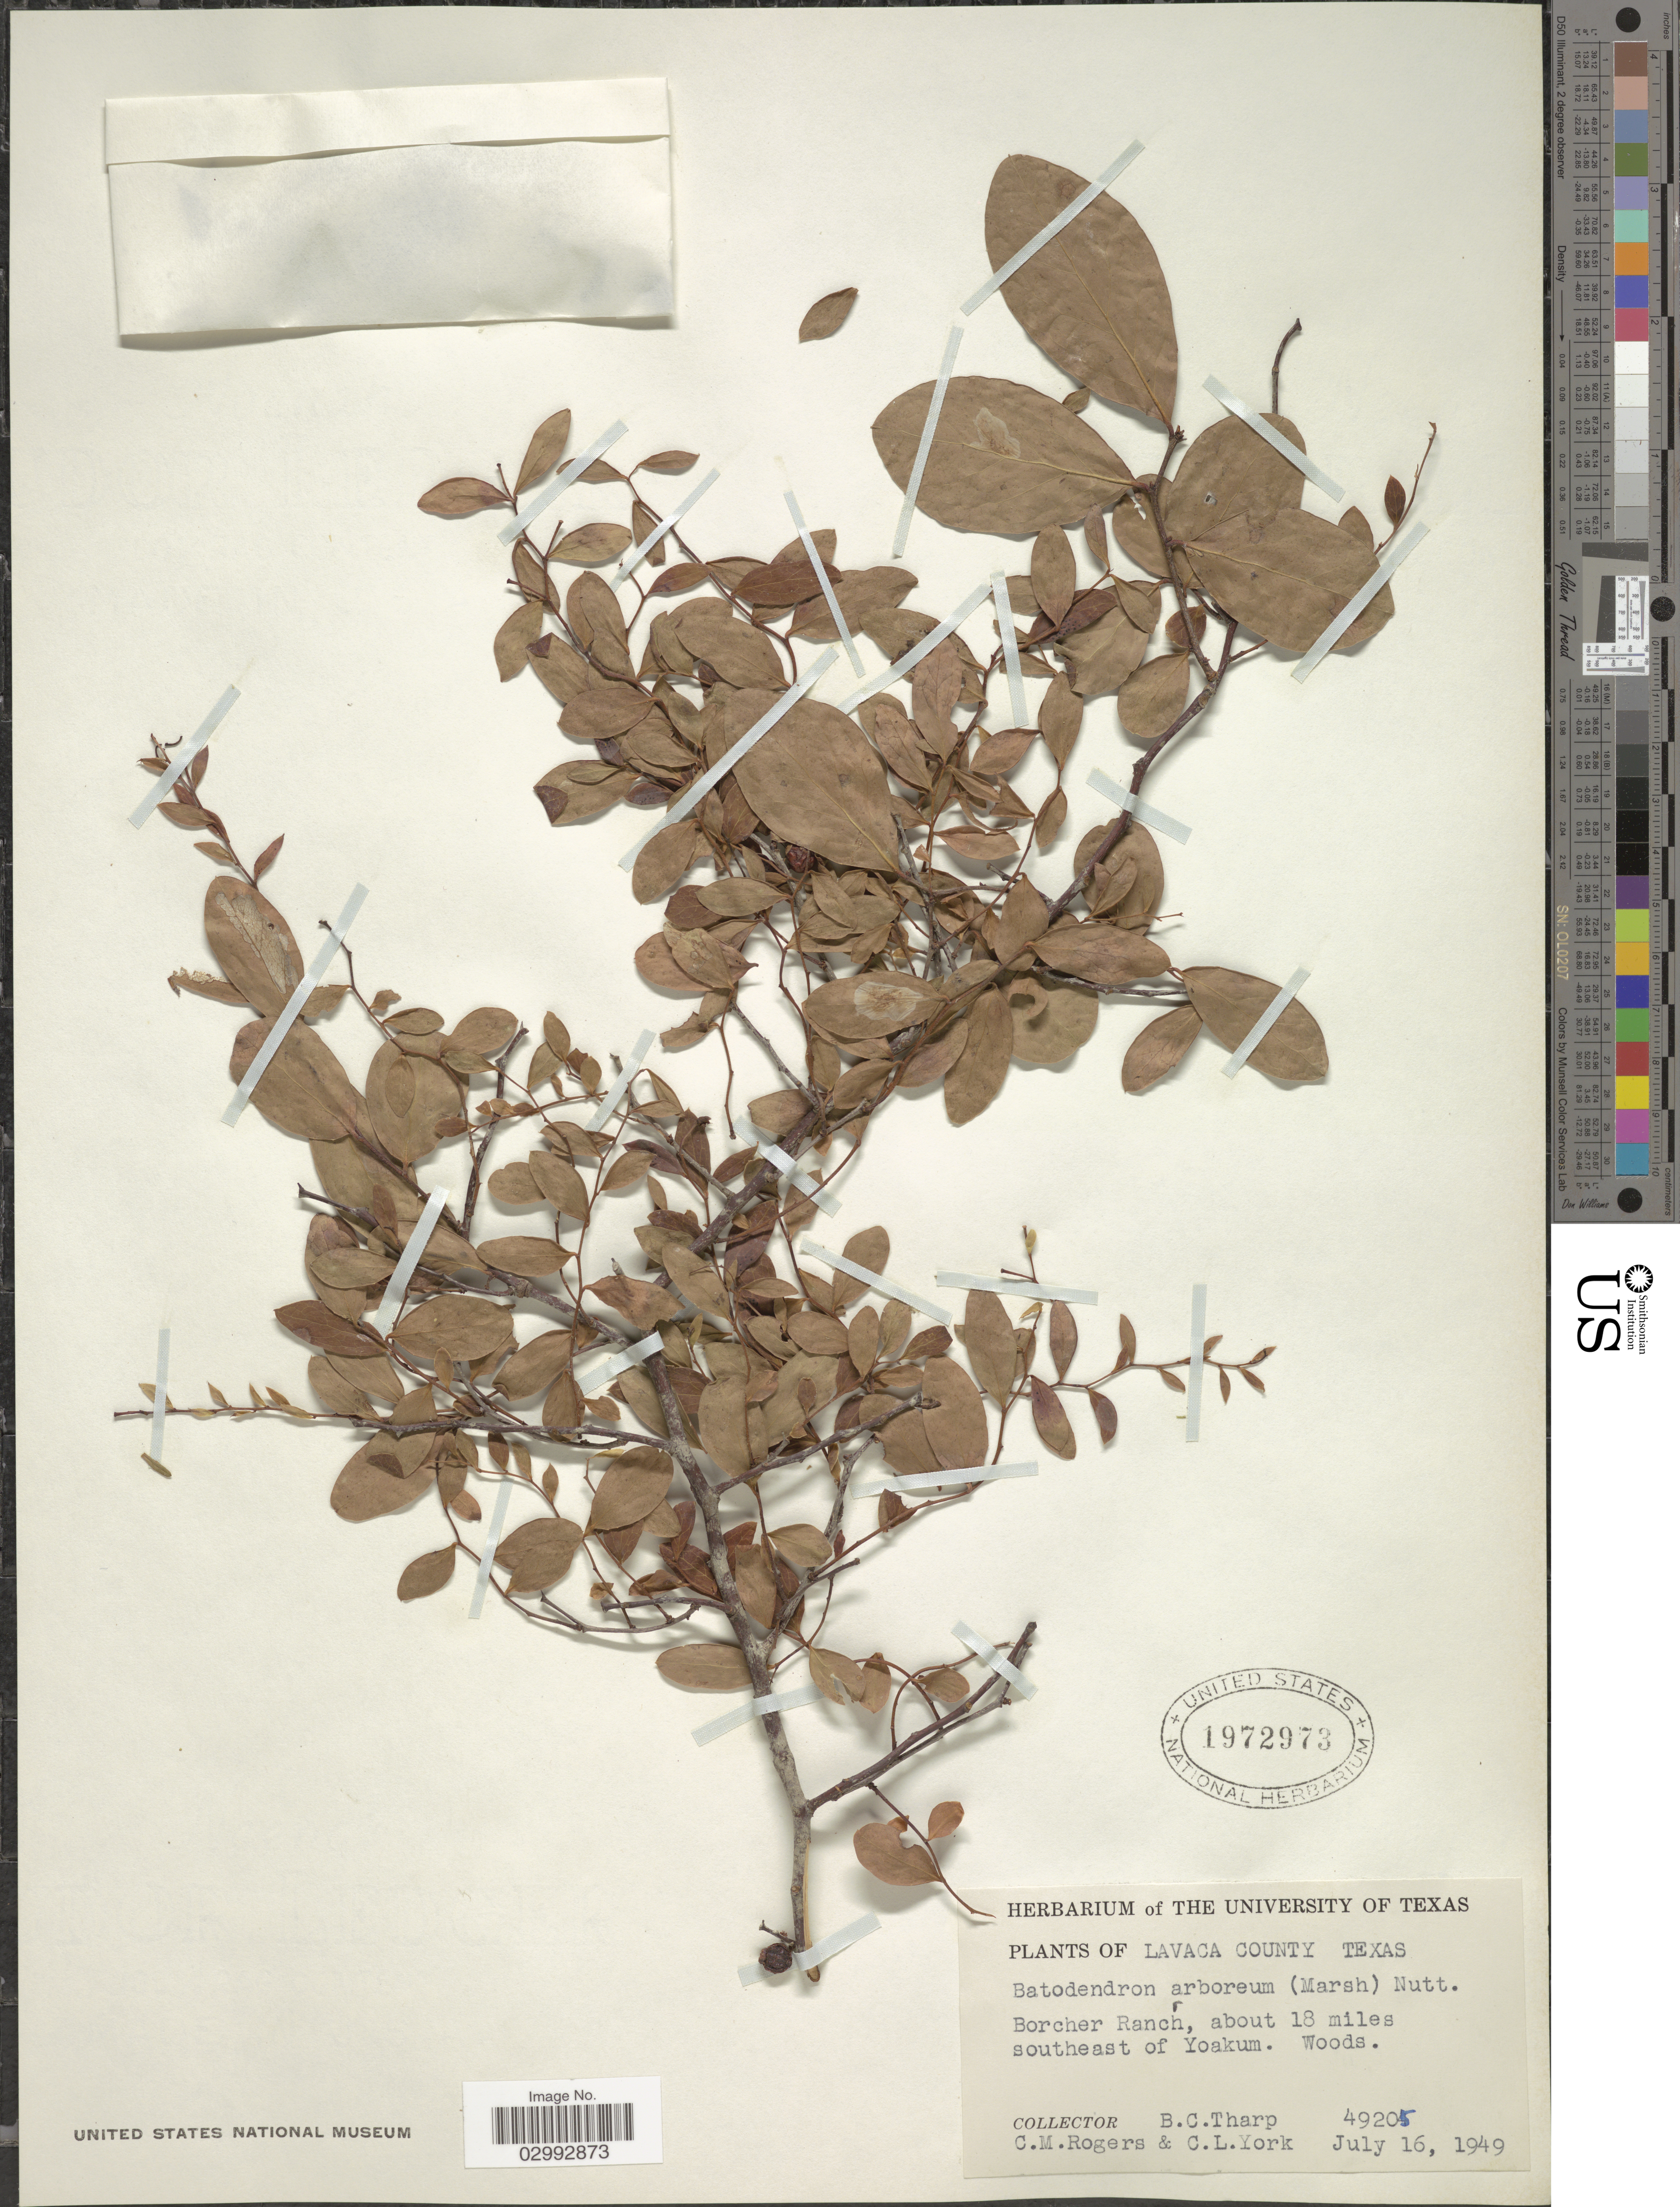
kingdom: Plantae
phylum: Tracheophyta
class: Magnoliopsida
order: Ericales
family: Ericaceae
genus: Batodendron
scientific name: Batodendron arboreum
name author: Nutt.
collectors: B. C. Tharp, C. M. Rogers & C. L. York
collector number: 49205*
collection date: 1949-07-16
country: United States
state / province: Texas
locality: Lavaca County. Borcher Ranch, about 18 miles southeast of Yoakum.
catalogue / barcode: US 1972973